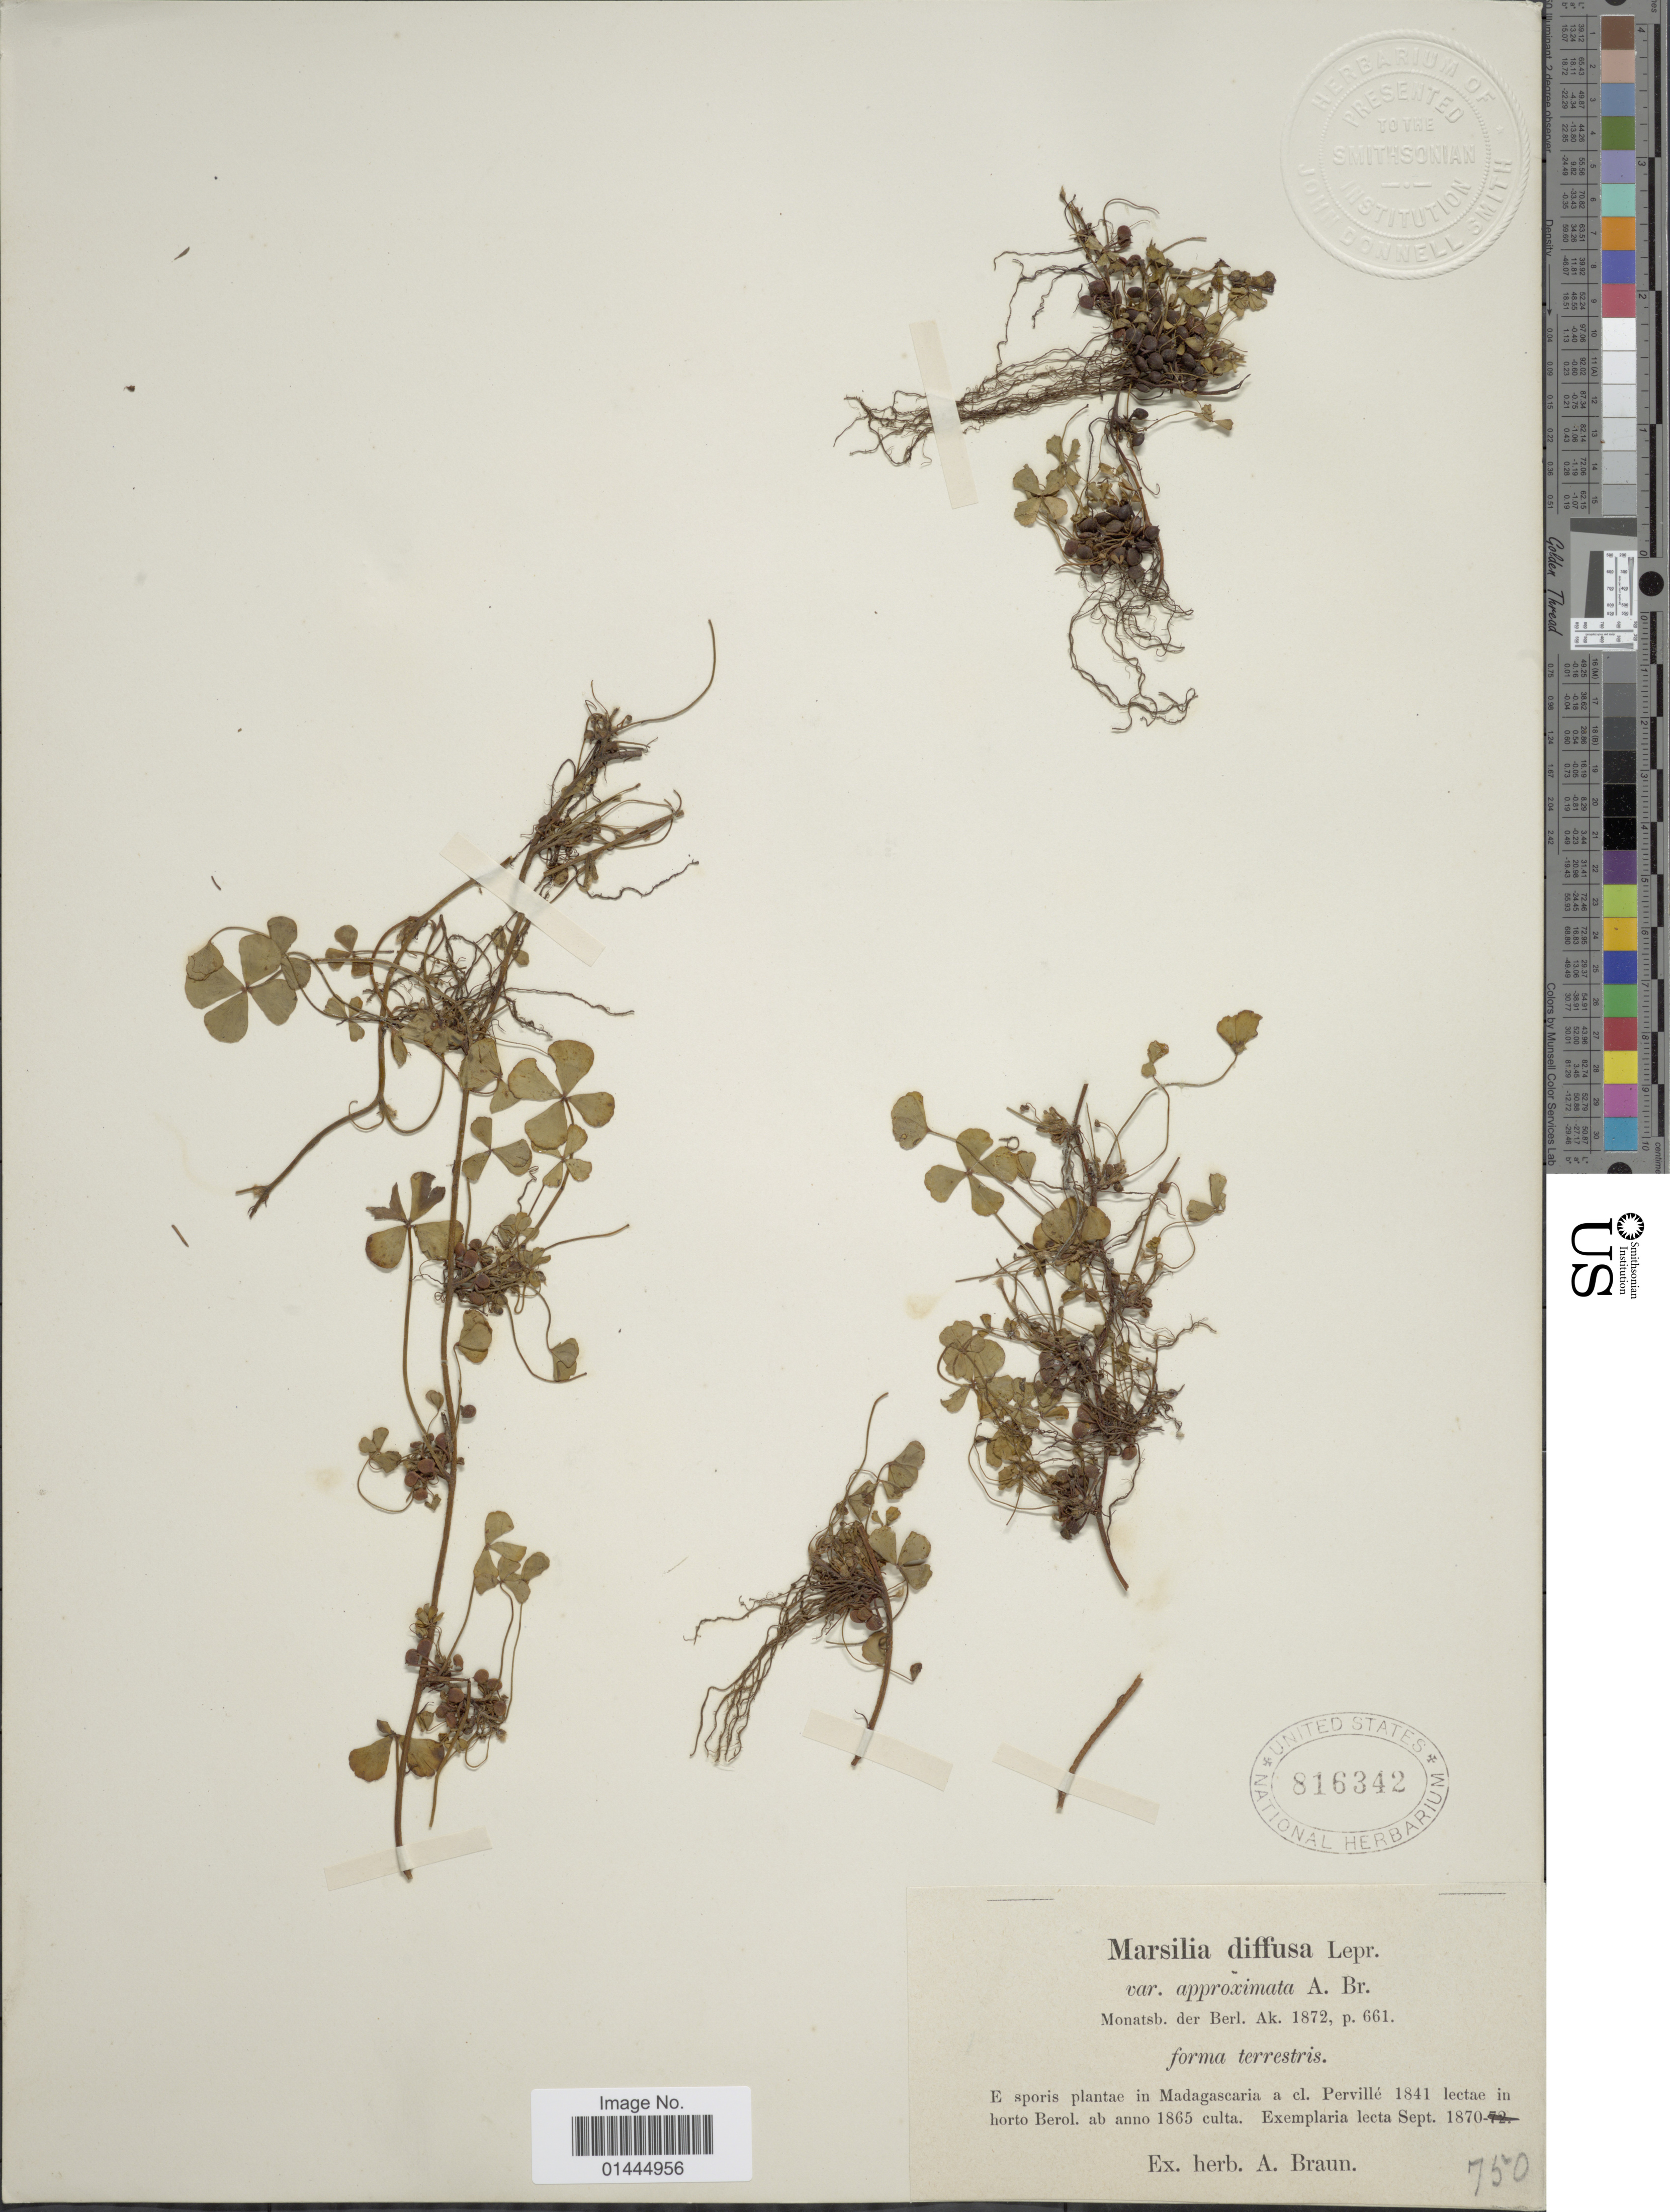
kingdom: Plantae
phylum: Tracheophyta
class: Polypodiopsida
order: Salviniales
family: Marsileaceae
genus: Marsilea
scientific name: Marsilea diffusa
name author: Lepr. ex A. Braun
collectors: ex herb. A. Braun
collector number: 750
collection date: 1841-09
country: Madagascar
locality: E sporis plantae in Madagascaria a cl. Perville, in horto Berol. culta.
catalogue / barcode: US 816342